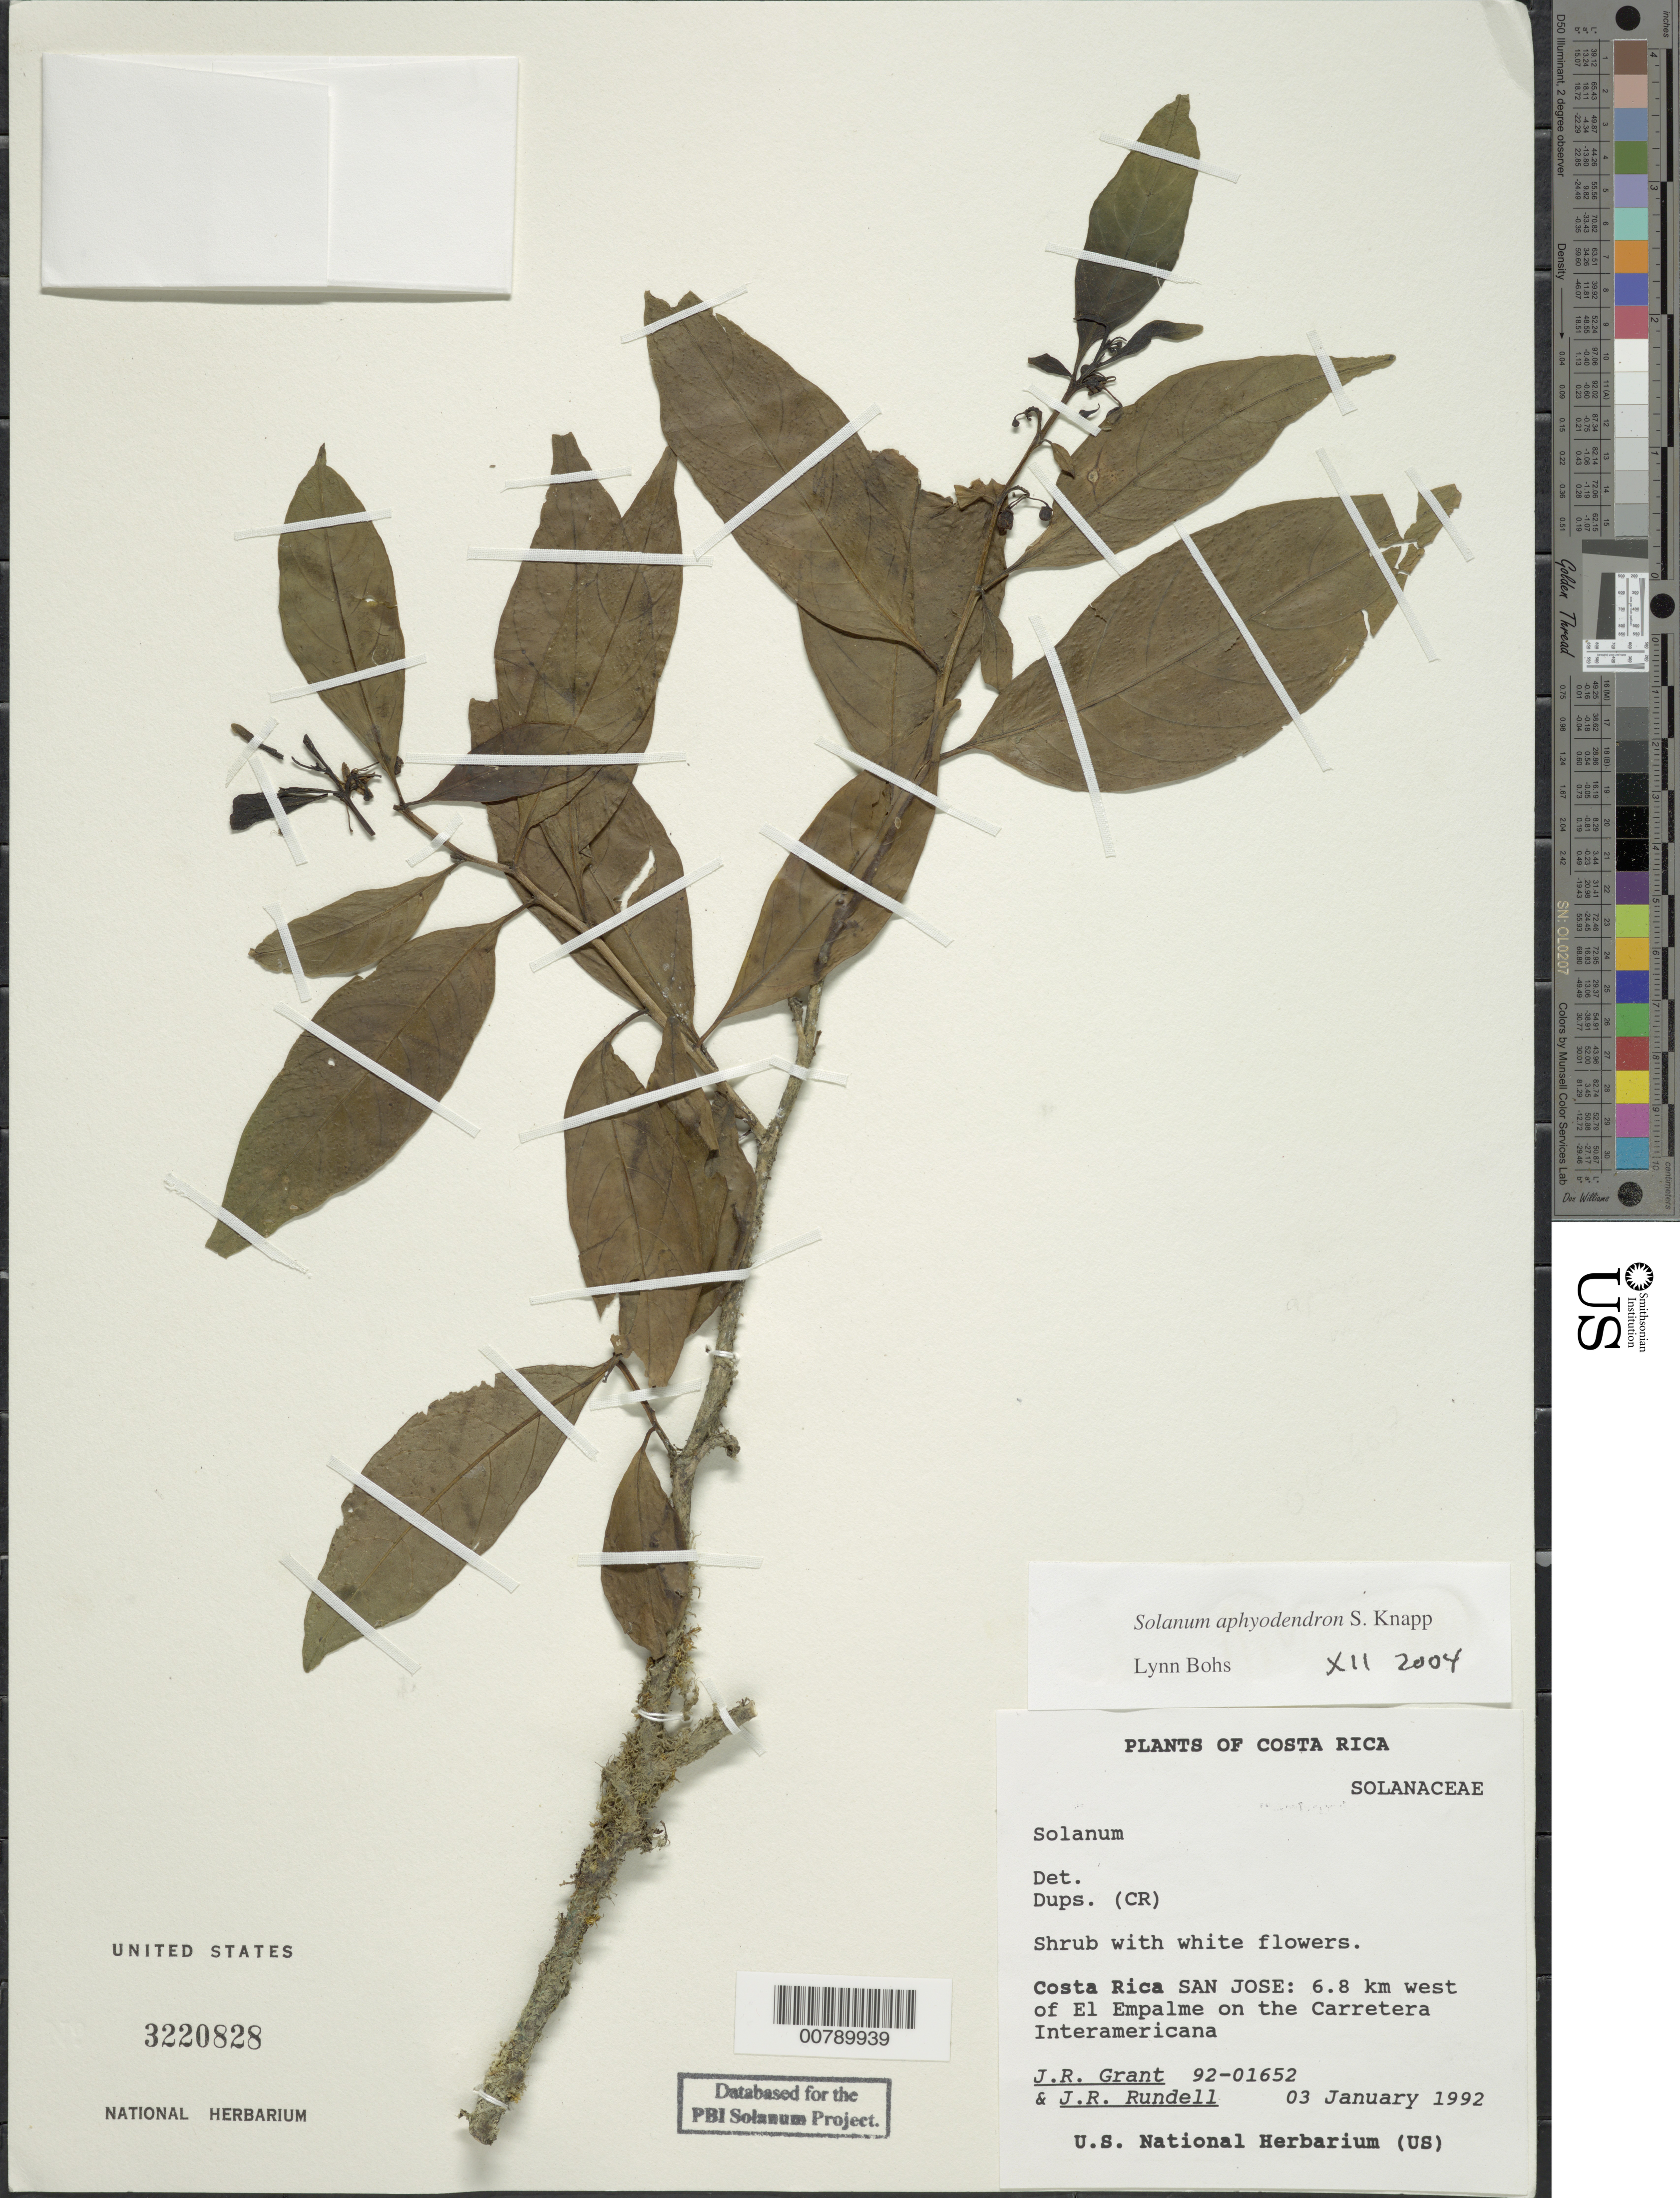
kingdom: Plantae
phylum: Tracheophyta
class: Magnoliopsida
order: Solanales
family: Solanaceae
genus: Solanum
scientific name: Solanum aphyodendron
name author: S. Knapp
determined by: Bohs, L. A.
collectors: J. R. Grant & J. R. Rundell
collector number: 92-1652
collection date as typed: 3 Jan 1992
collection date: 1992-01-03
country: Costa Rica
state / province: San José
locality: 6.8 km west of El Empalme on the Carretera Interamericana.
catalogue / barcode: US 3220828